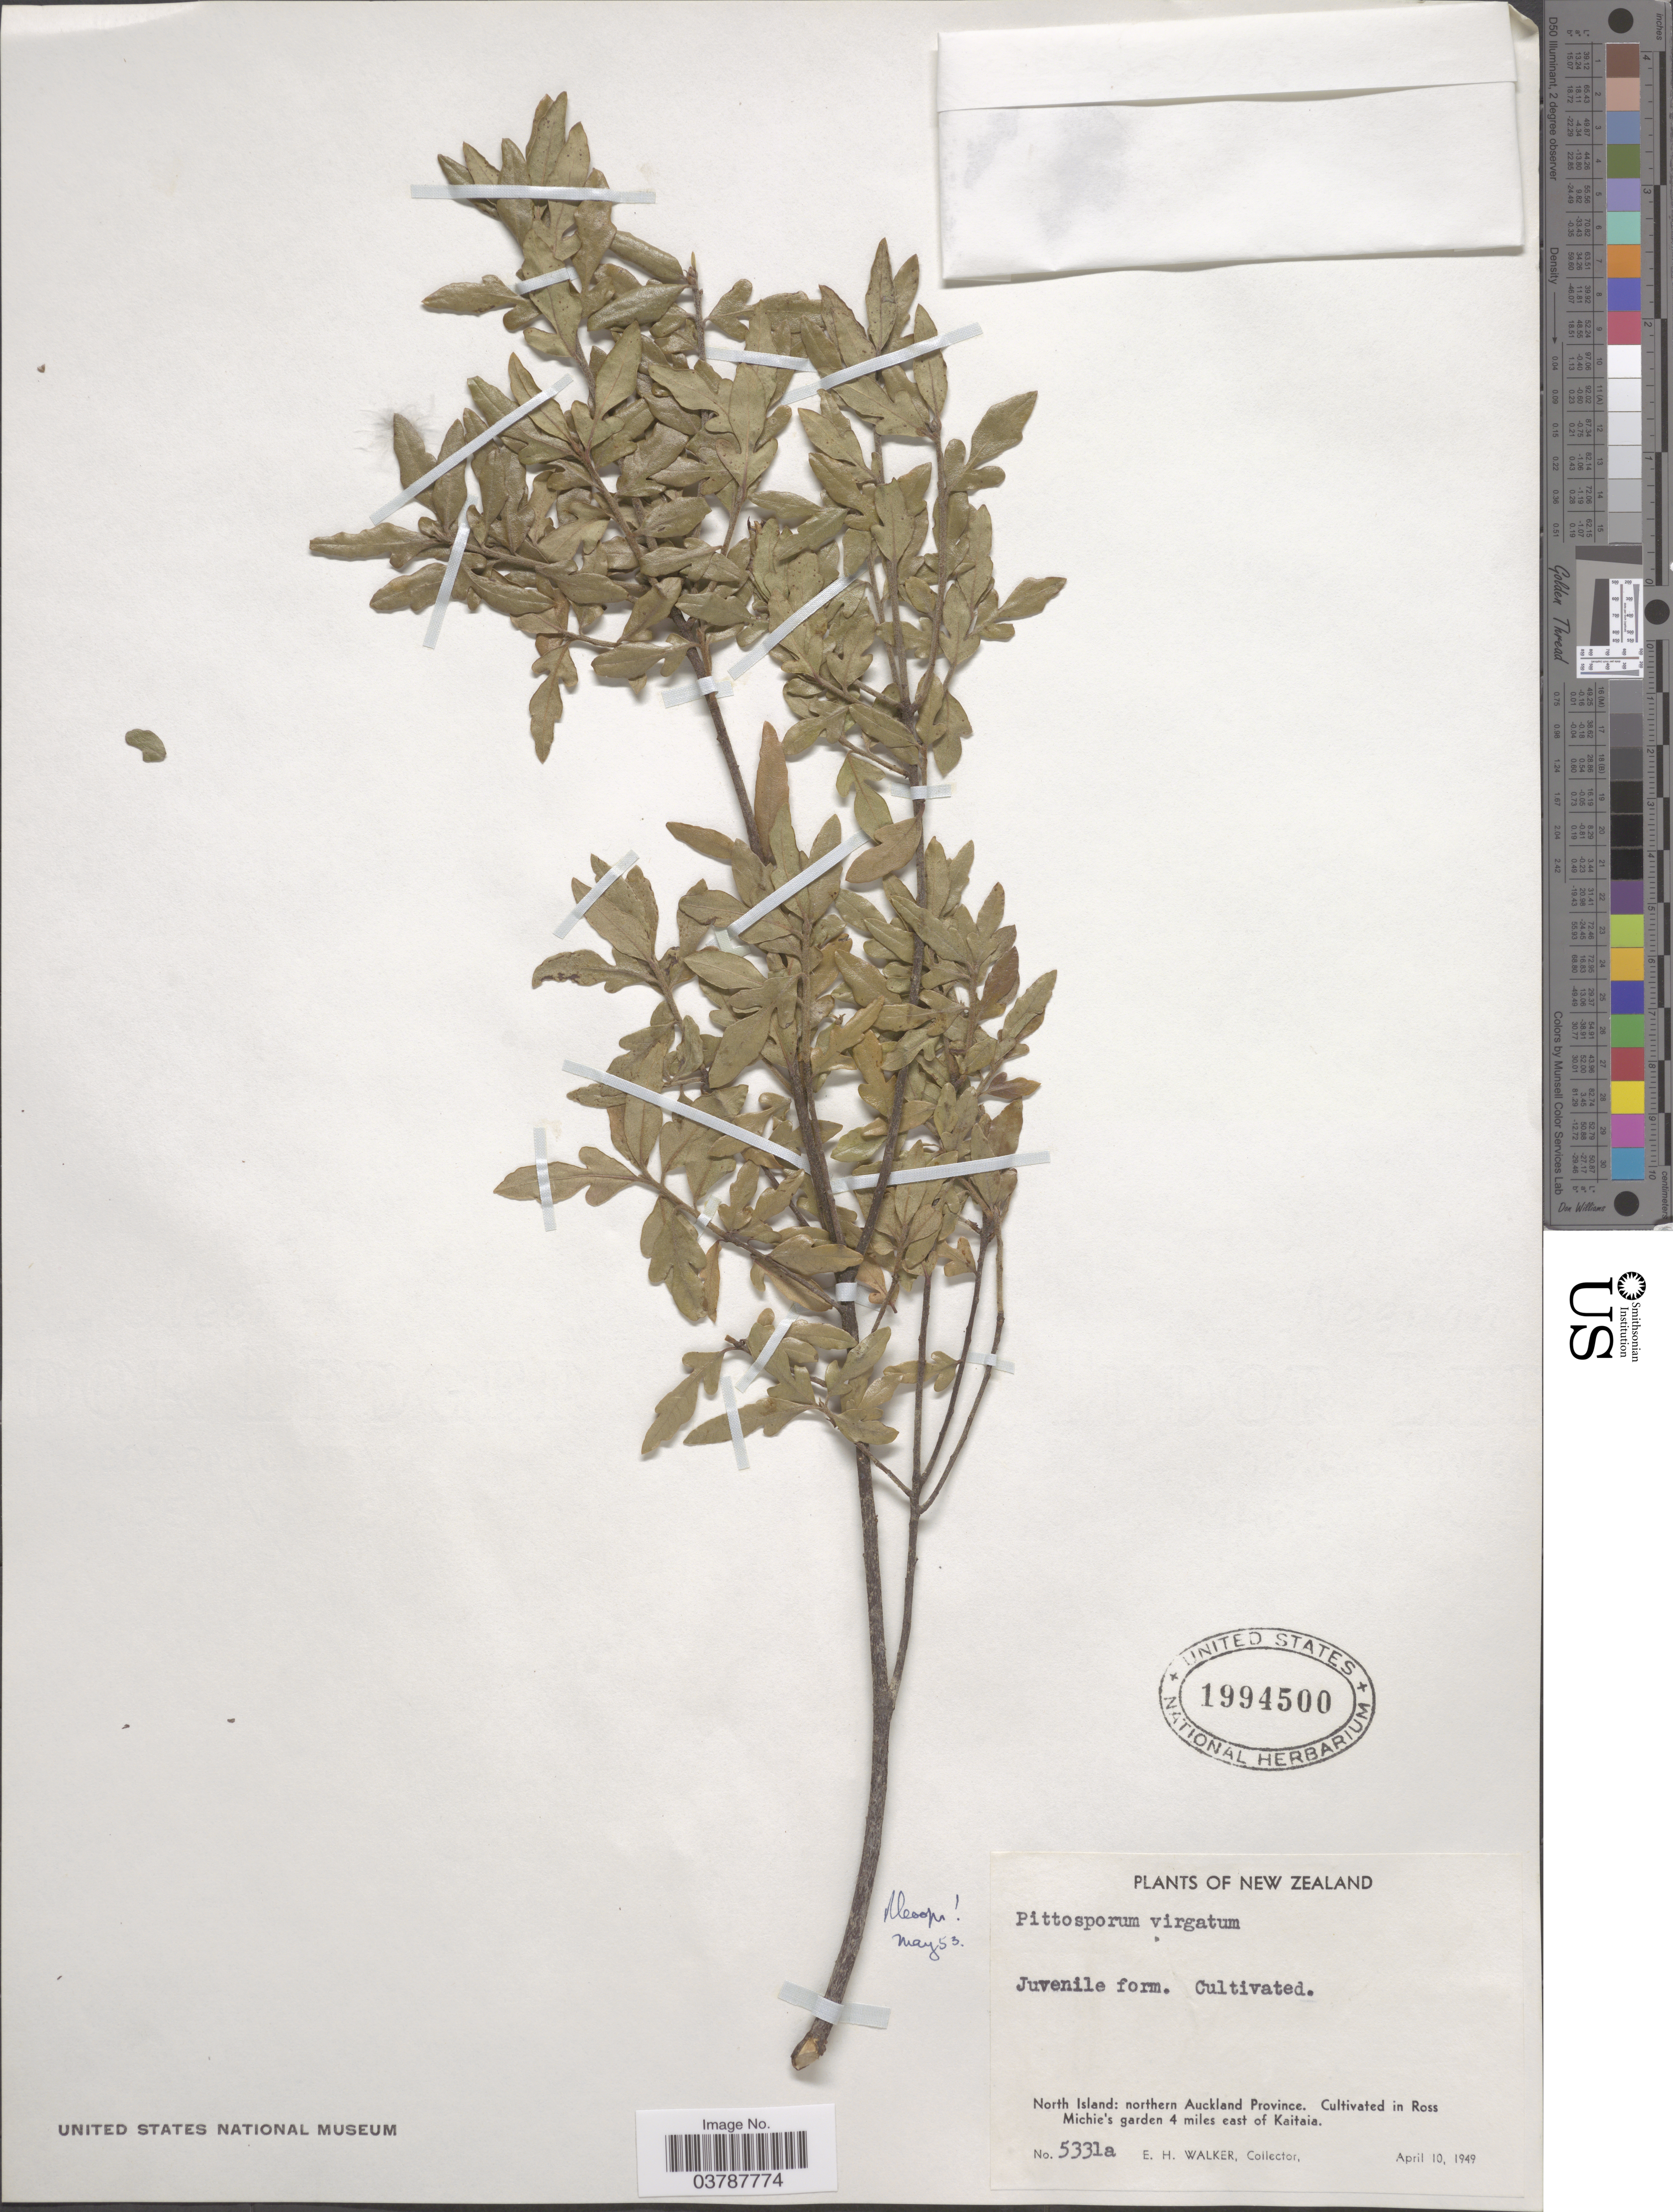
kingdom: Plantae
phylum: Tracheophyta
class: Magnoliopsida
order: Apiales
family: Pittosporaceae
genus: Pittosporum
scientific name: Pittosporum virgatum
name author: Kirk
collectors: E. H. Walker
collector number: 5331a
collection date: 1949-04-10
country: New Zealand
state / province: Auckland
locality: Ross Michie's garden 4 miles east of Kaitaia.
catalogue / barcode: US 1994500